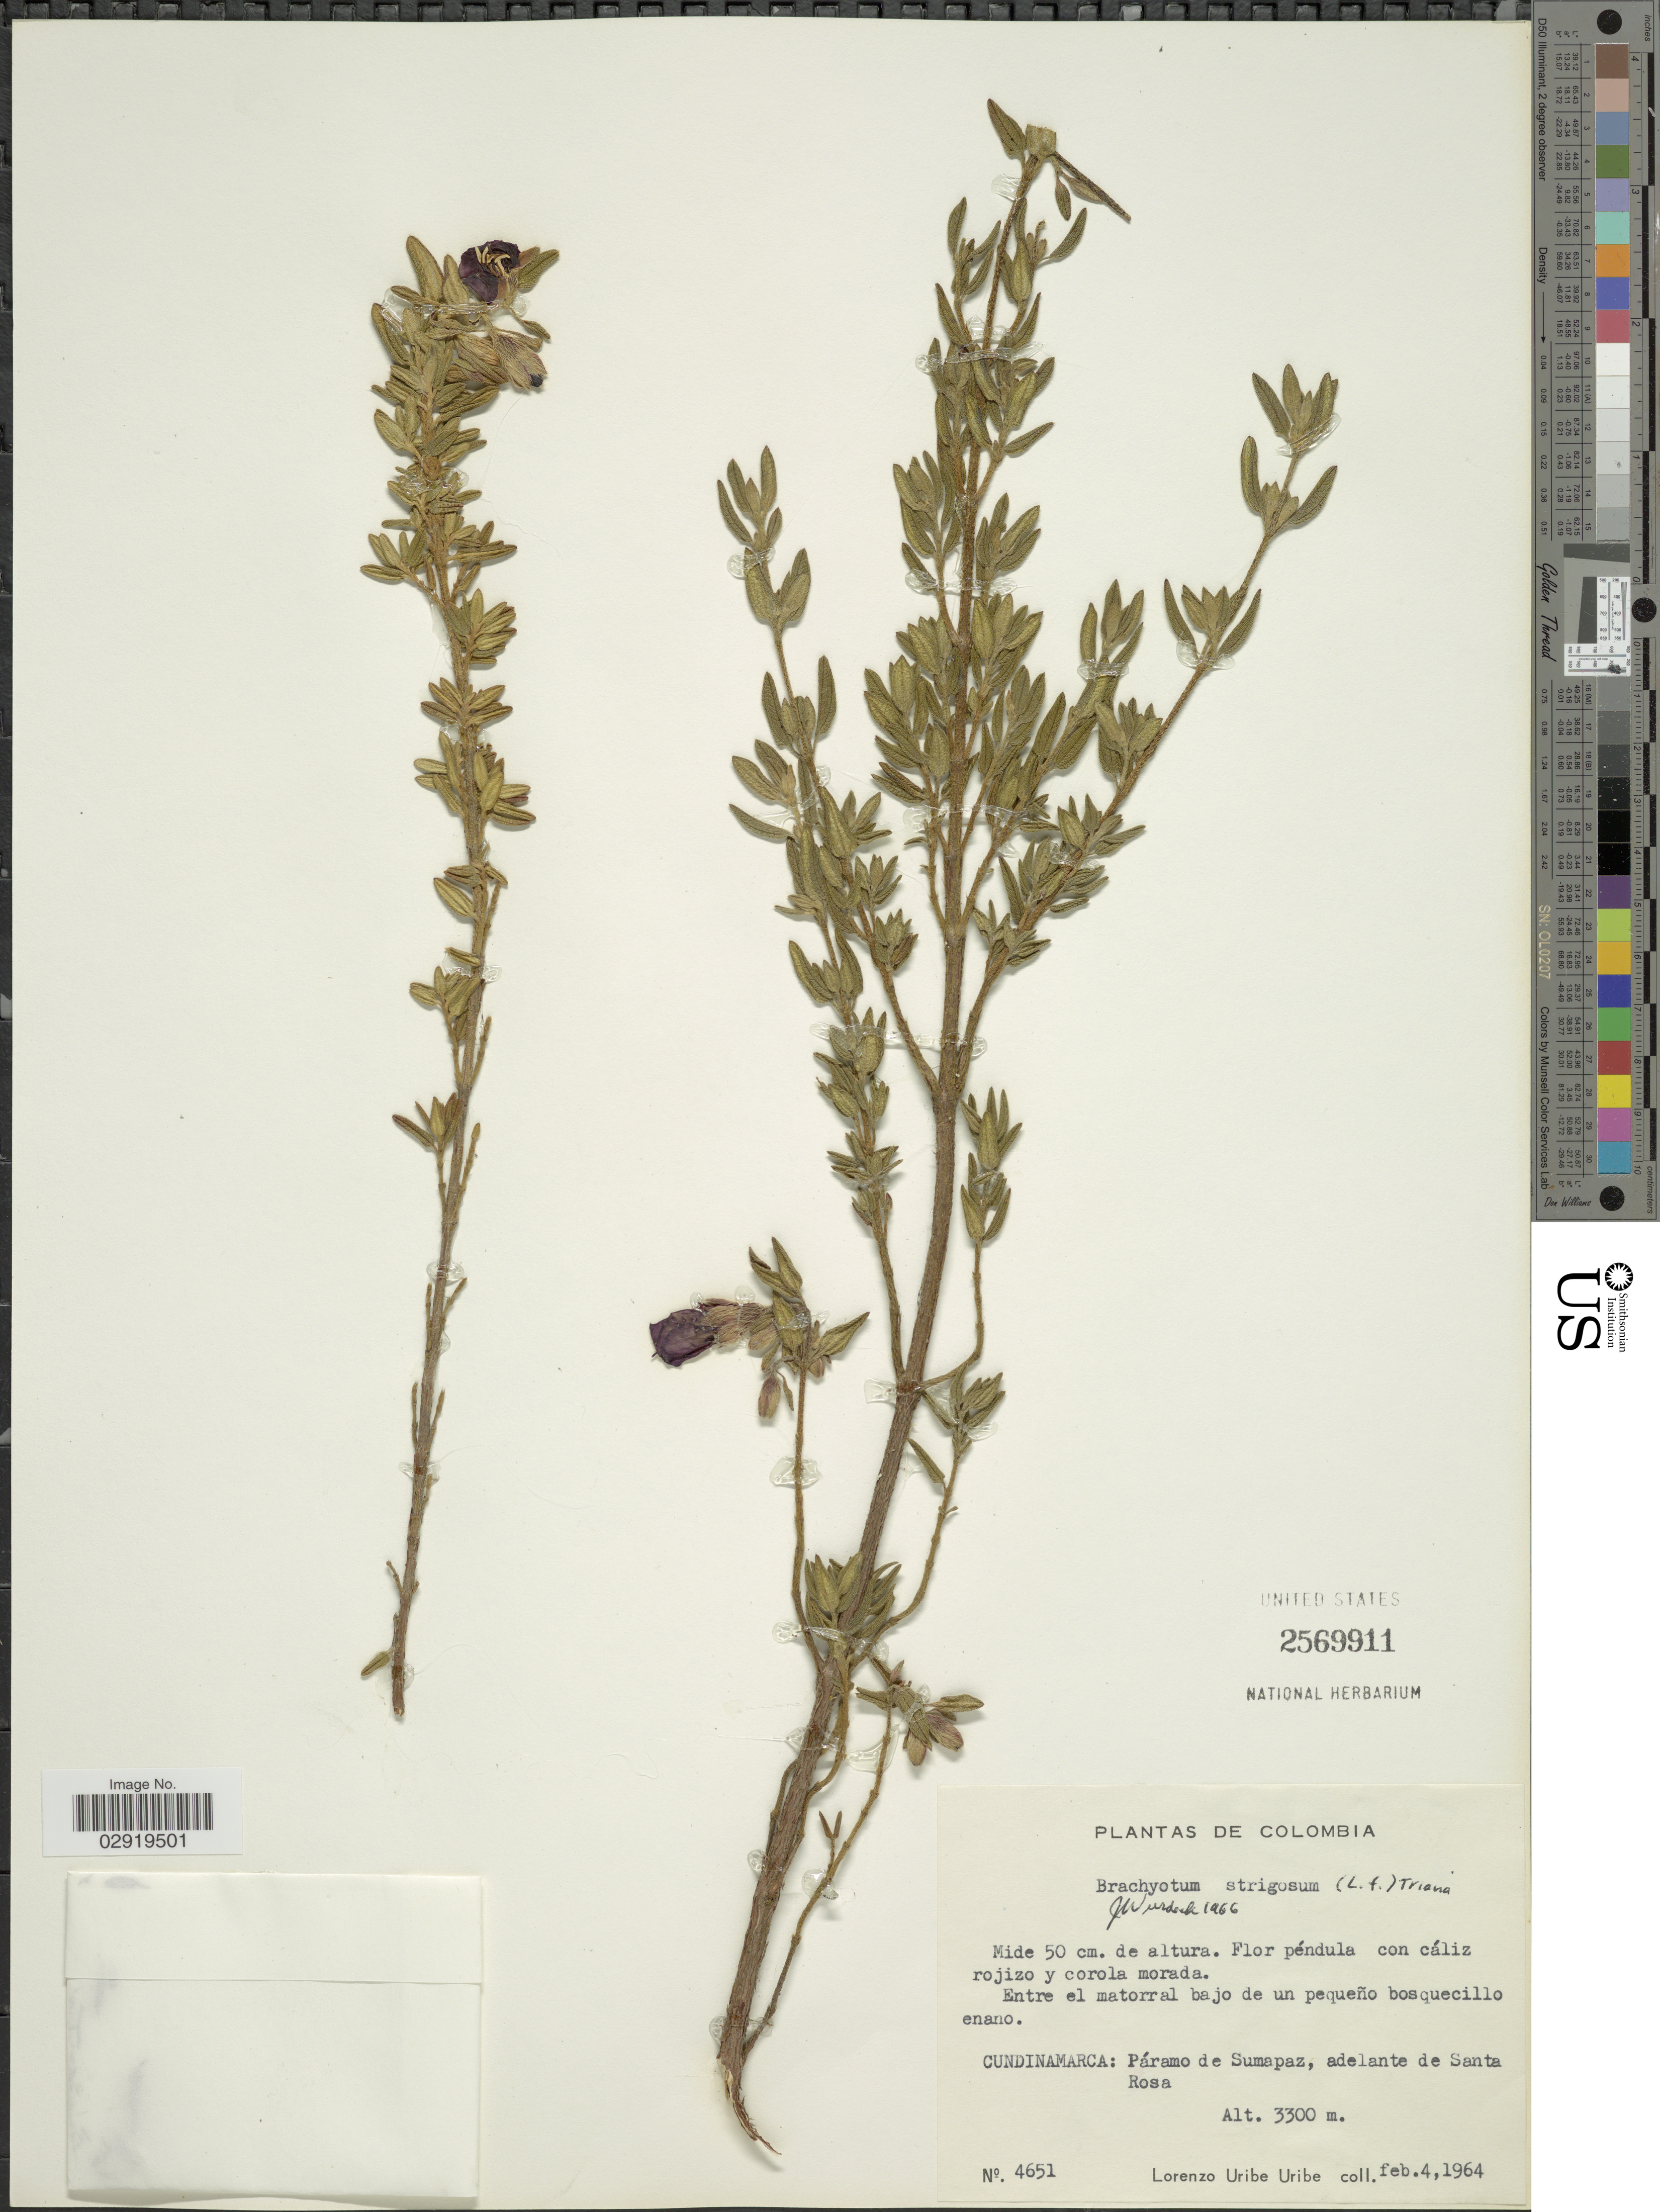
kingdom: Plantae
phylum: Tracheophyta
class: Magnoliopsida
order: Myrtales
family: Melastomataceae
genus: Brachyotum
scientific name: Brachyotum strigosum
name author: (L. f.) Triana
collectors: L. Uribe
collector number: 4651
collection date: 1961-02-04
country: Colombia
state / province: Cundinamarca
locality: Páramo de Sumapaz, adelante de Santa Rosa.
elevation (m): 3300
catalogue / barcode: US 2569911